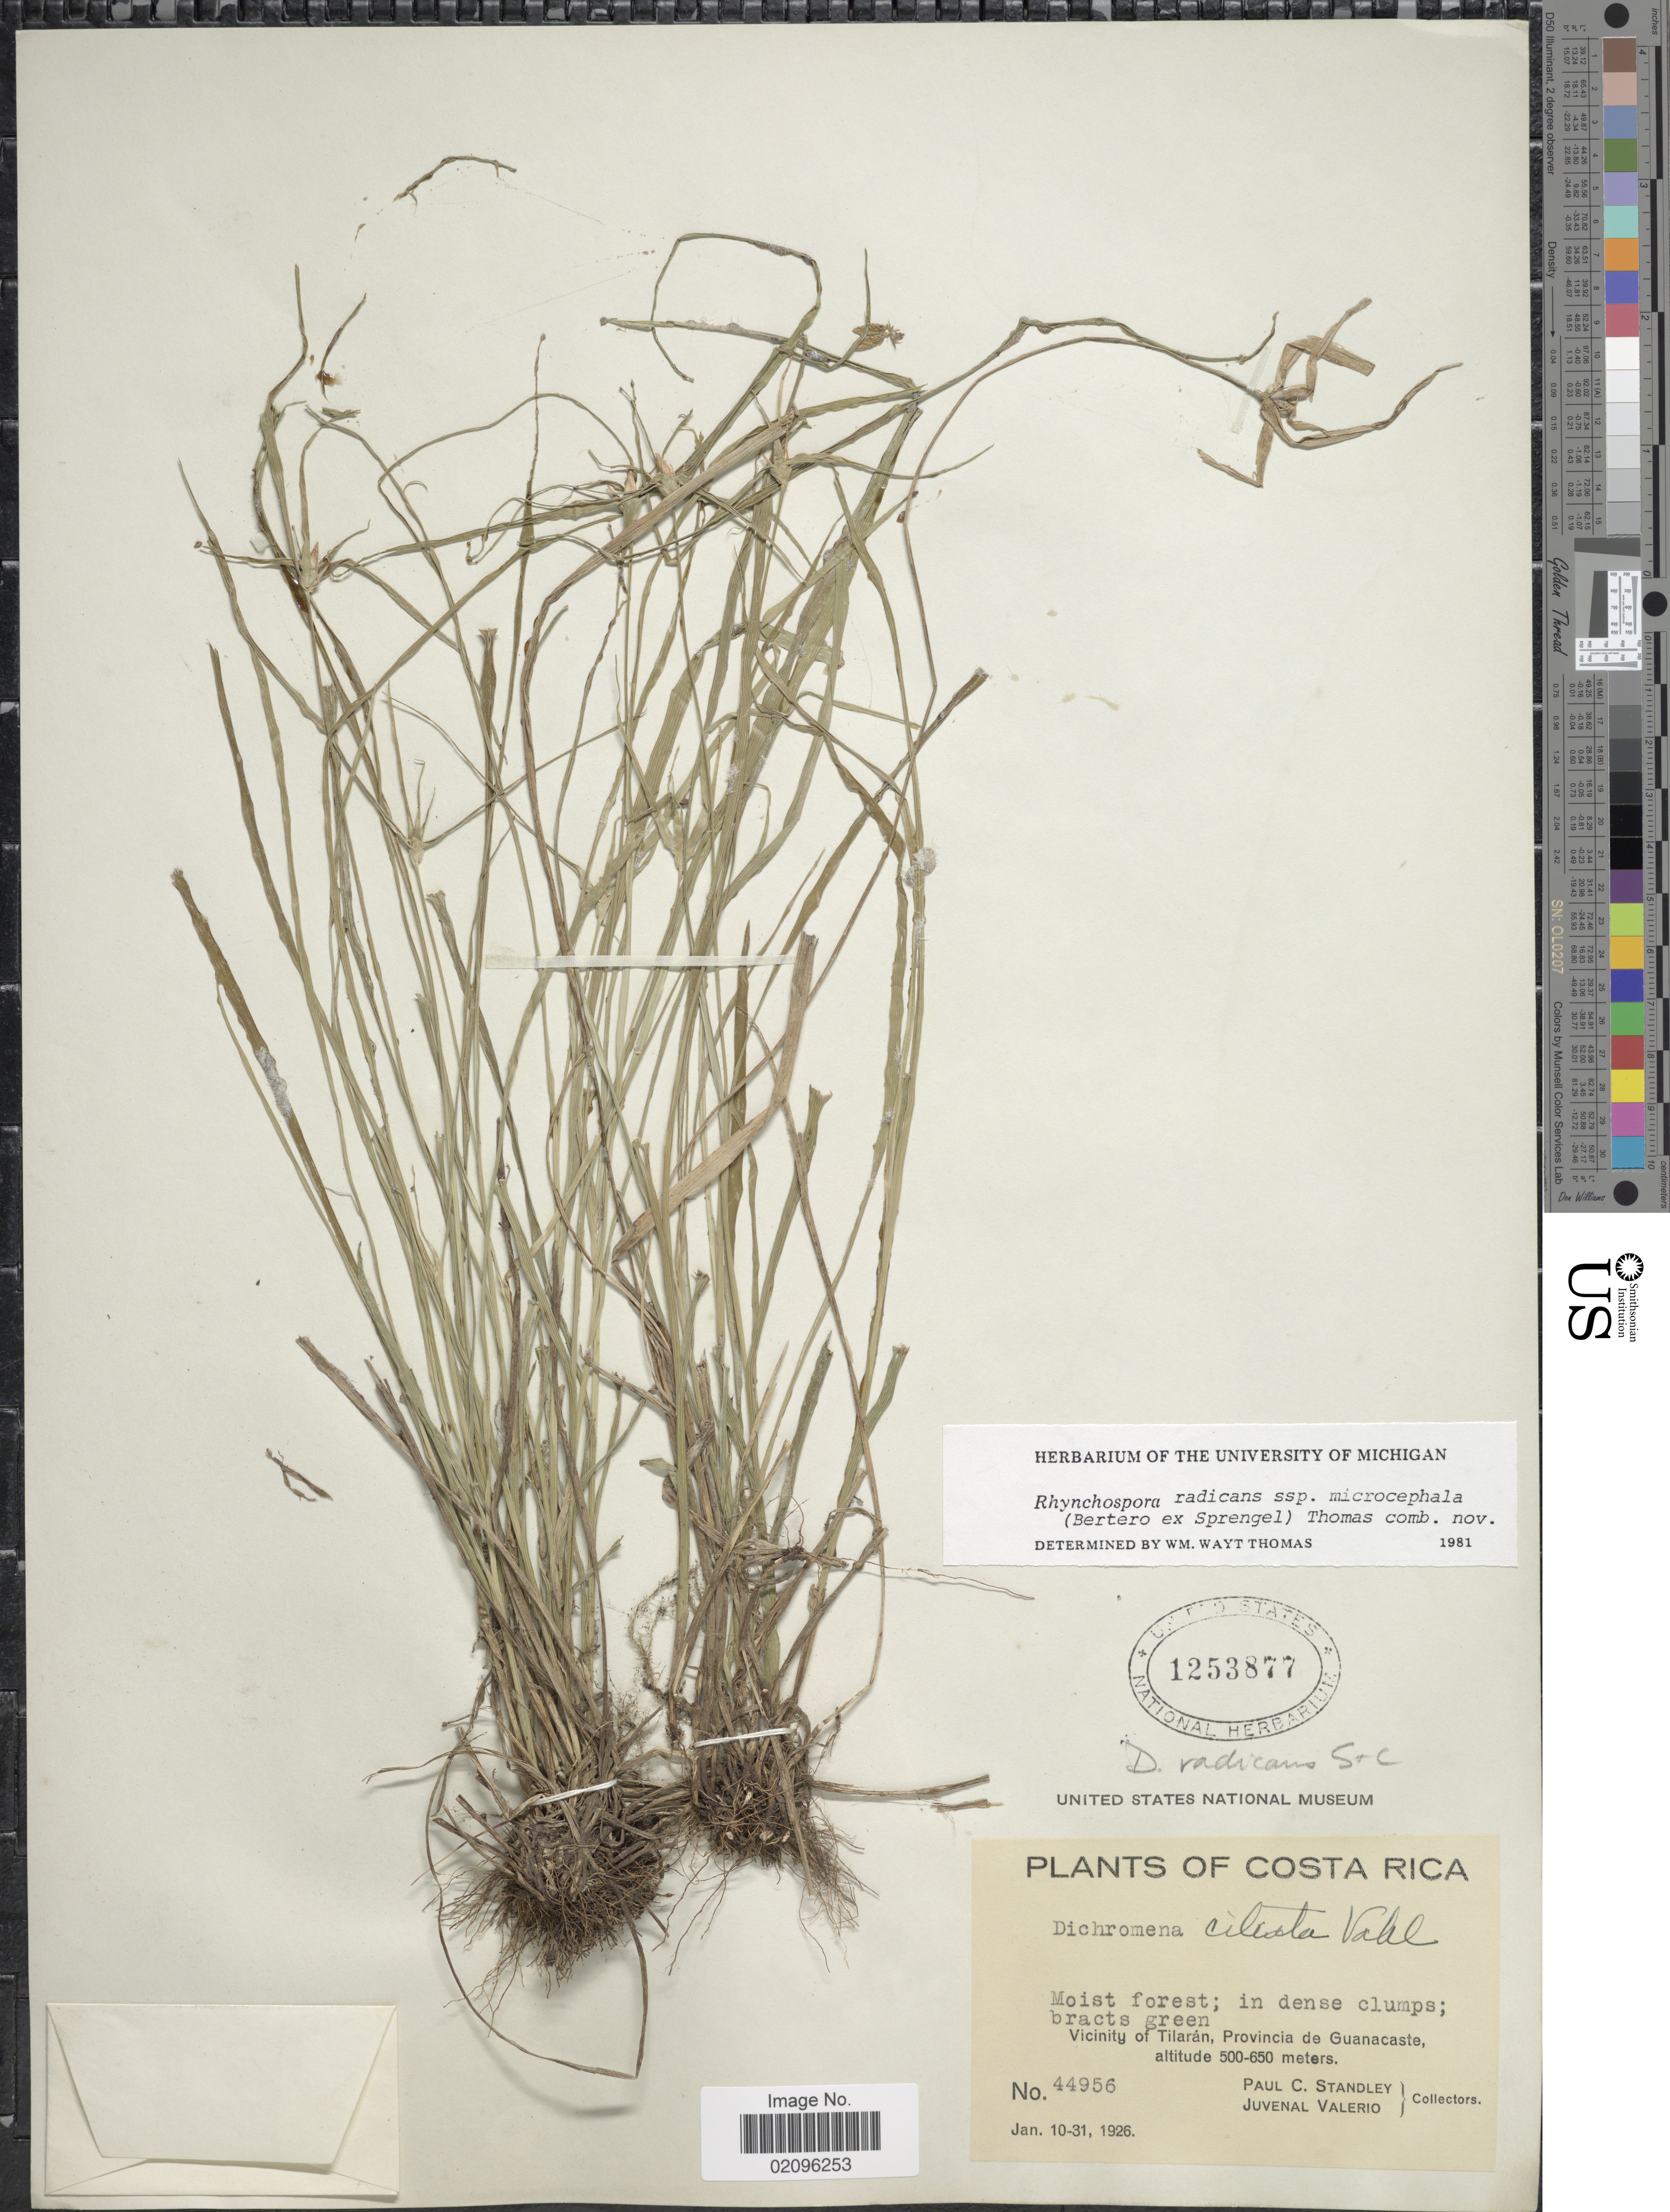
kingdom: Plantae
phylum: Tracheophyta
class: Liliopsida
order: Poales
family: Cyperaceae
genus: Rhynchospora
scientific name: Rhynchospora radicans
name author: (Schltdl. & Cham.) H. Pfeiff.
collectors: P. C. Standley & J. Valerio R.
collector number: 44956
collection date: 1926-01-10/1926-01-31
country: Costa Rica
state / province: Guanacaste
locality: Vicinity of Tilaran Provincia de Guanacaste.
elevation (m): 500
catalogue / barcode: US 1253877